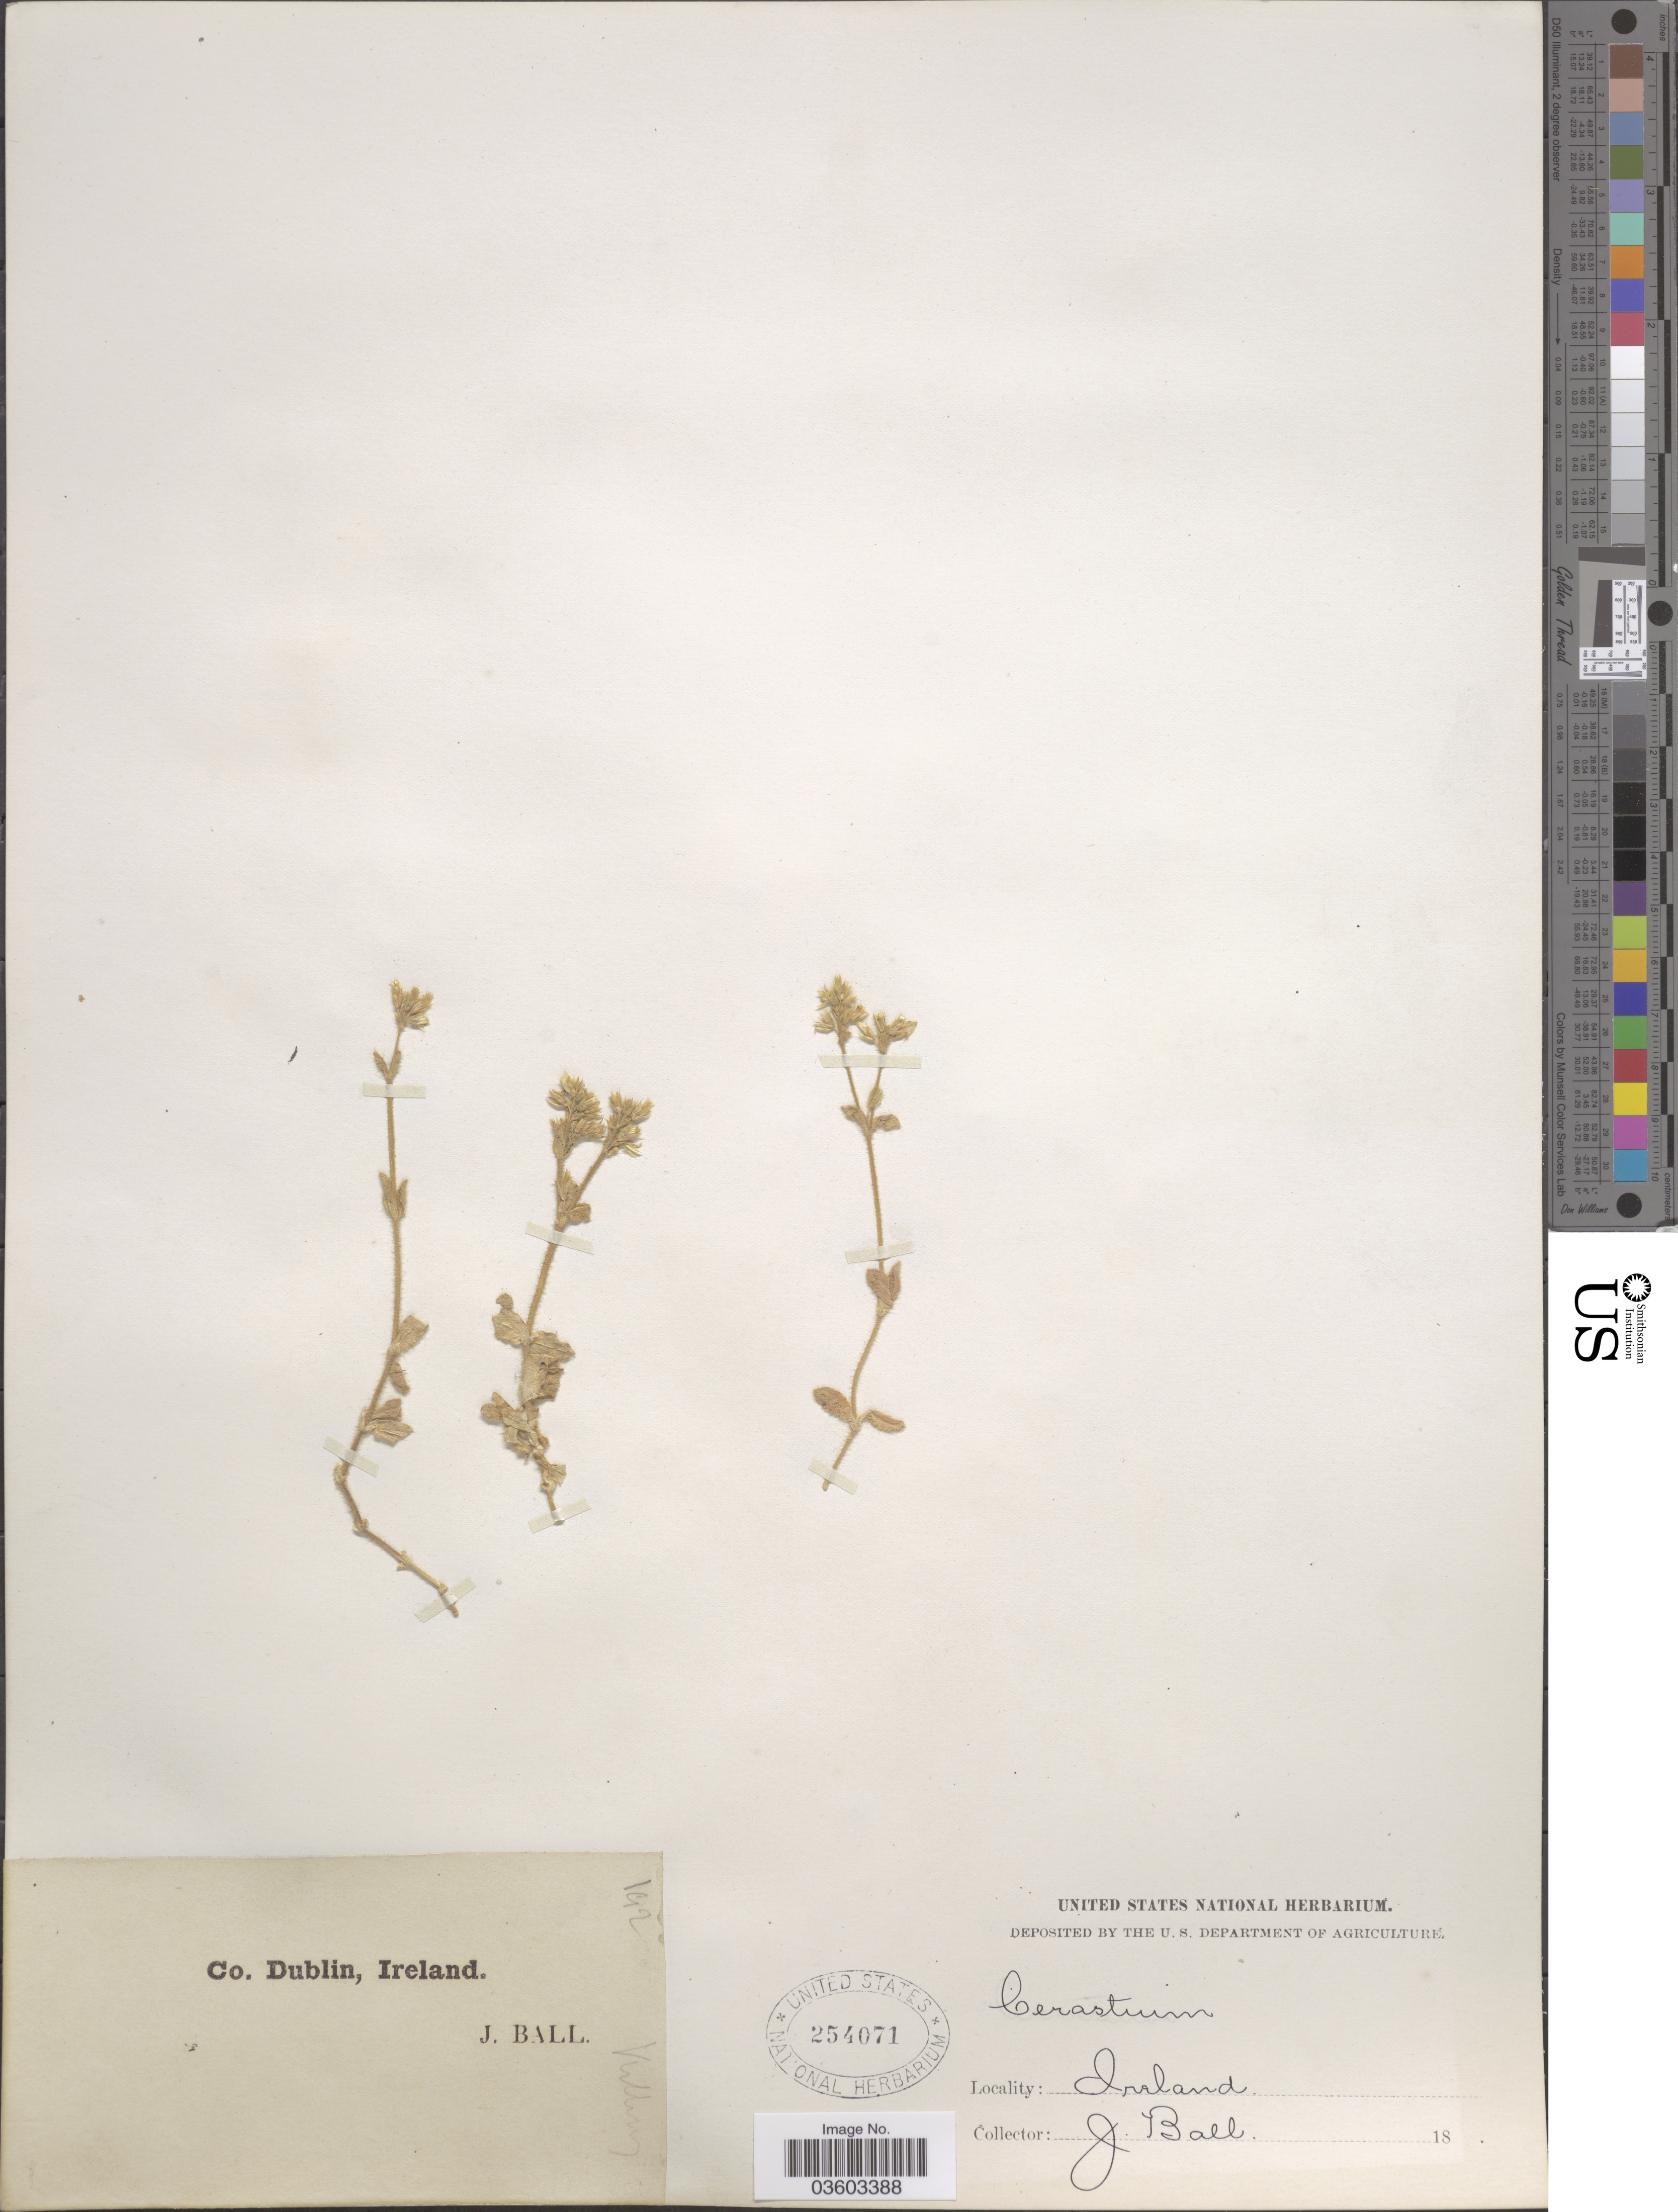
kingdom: Plantae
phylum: Tracheophyta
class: Magnoliopsida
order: Caryophyllales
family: Caryophyllaceae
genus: Cerastium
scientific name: Cerastium sp.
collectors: J. Ball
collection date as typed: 18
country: Ireland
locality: Co. Dublin.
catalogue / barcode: US 254071